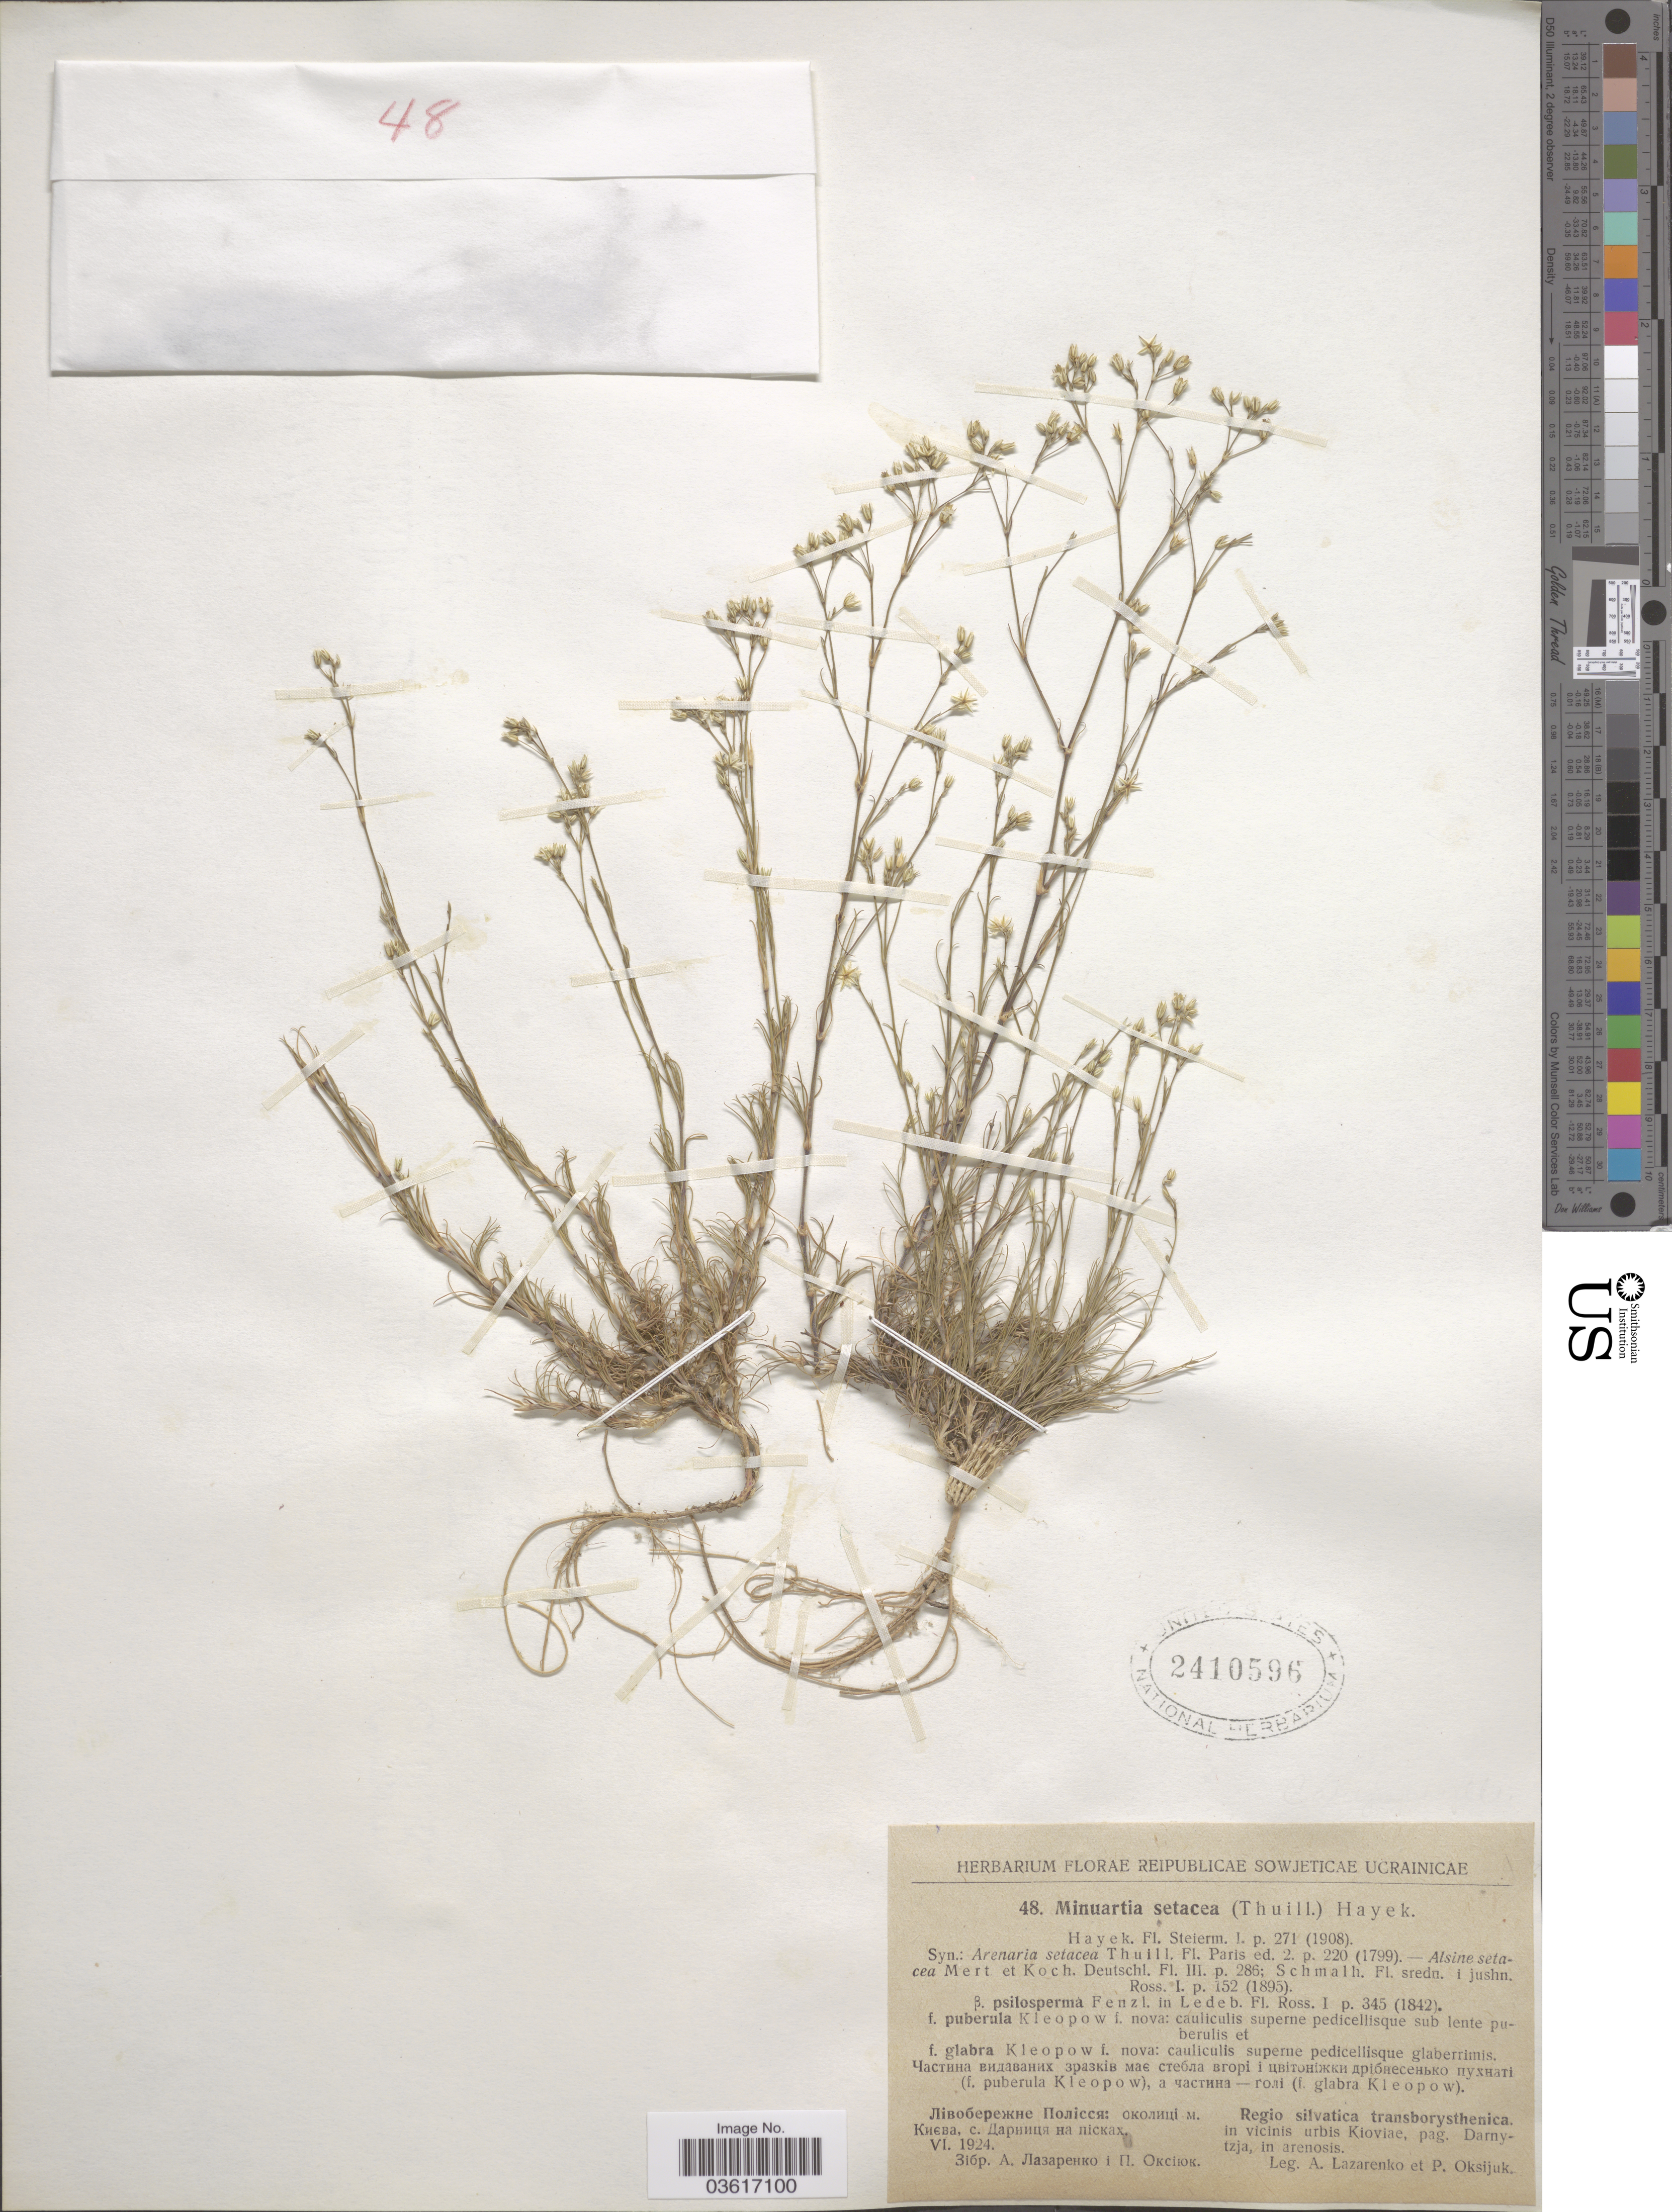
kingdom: Plantae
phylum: Tracheophyta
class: Magnoliopsida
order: Caryophyllales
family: Caryophyllaceae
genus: Minuartia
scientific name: Minuartia setacea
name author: (Thuill.) Hayek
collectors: A. Lazarenko & P. Oksijuk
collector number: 48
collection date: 1924-06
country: Ukraine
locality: Reipublicae Sowjeticae Ucrainicae. Regio silvatica transborysthenica. in vicinis urbis Kioviae, pag. Darnytzja, in arenosis.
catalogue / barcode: US 2410596